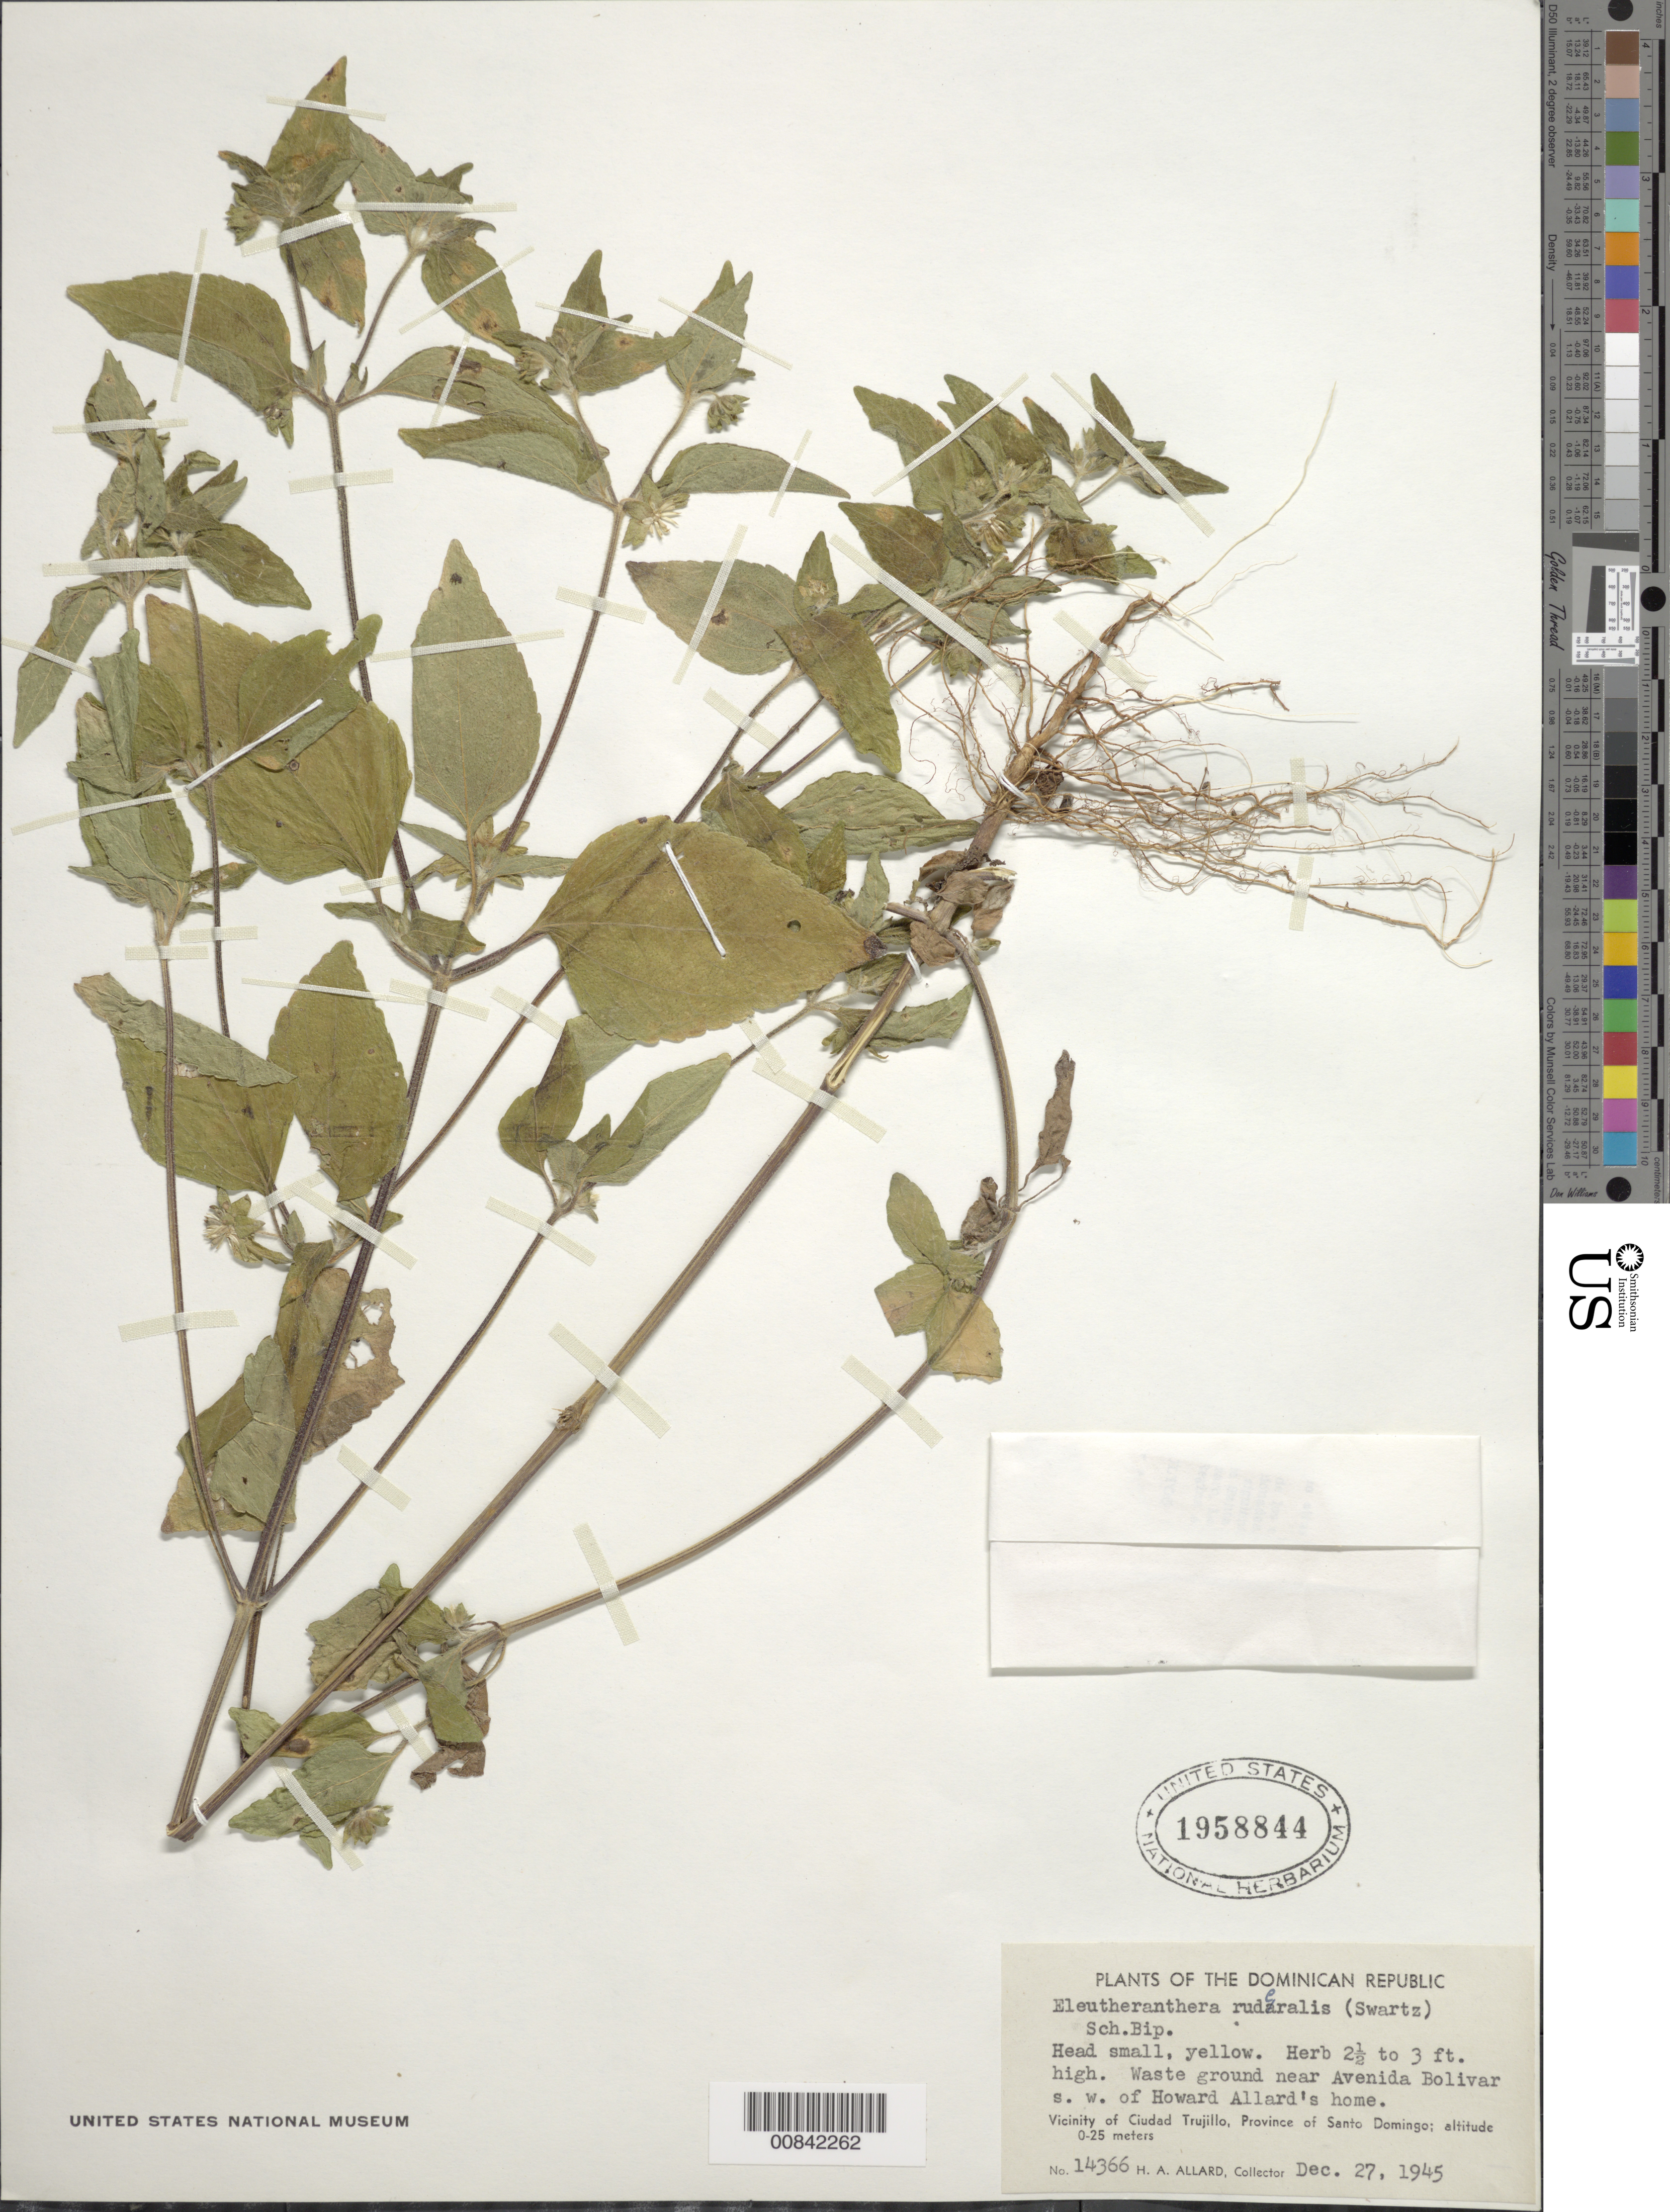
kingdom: Plantae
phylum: Tracheophyta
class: Magnoliopsida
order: Asterales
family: Asteraceae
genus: Eleutheranthera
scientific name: Eleutheranthera ruderalis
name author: (Sw.) Sch. Bip.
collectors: H. A. Allard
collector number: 14366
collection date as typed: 27 Dec 1945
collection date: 1945-12-27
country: Dominican Republic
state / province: Distrito Nacional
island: Hispaniola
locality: Vicinity of Santo Domingo City, near Avenida Bolivar, SW of Howard Allard's home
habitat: Waste ground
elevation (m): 0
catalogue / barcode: US 1958844